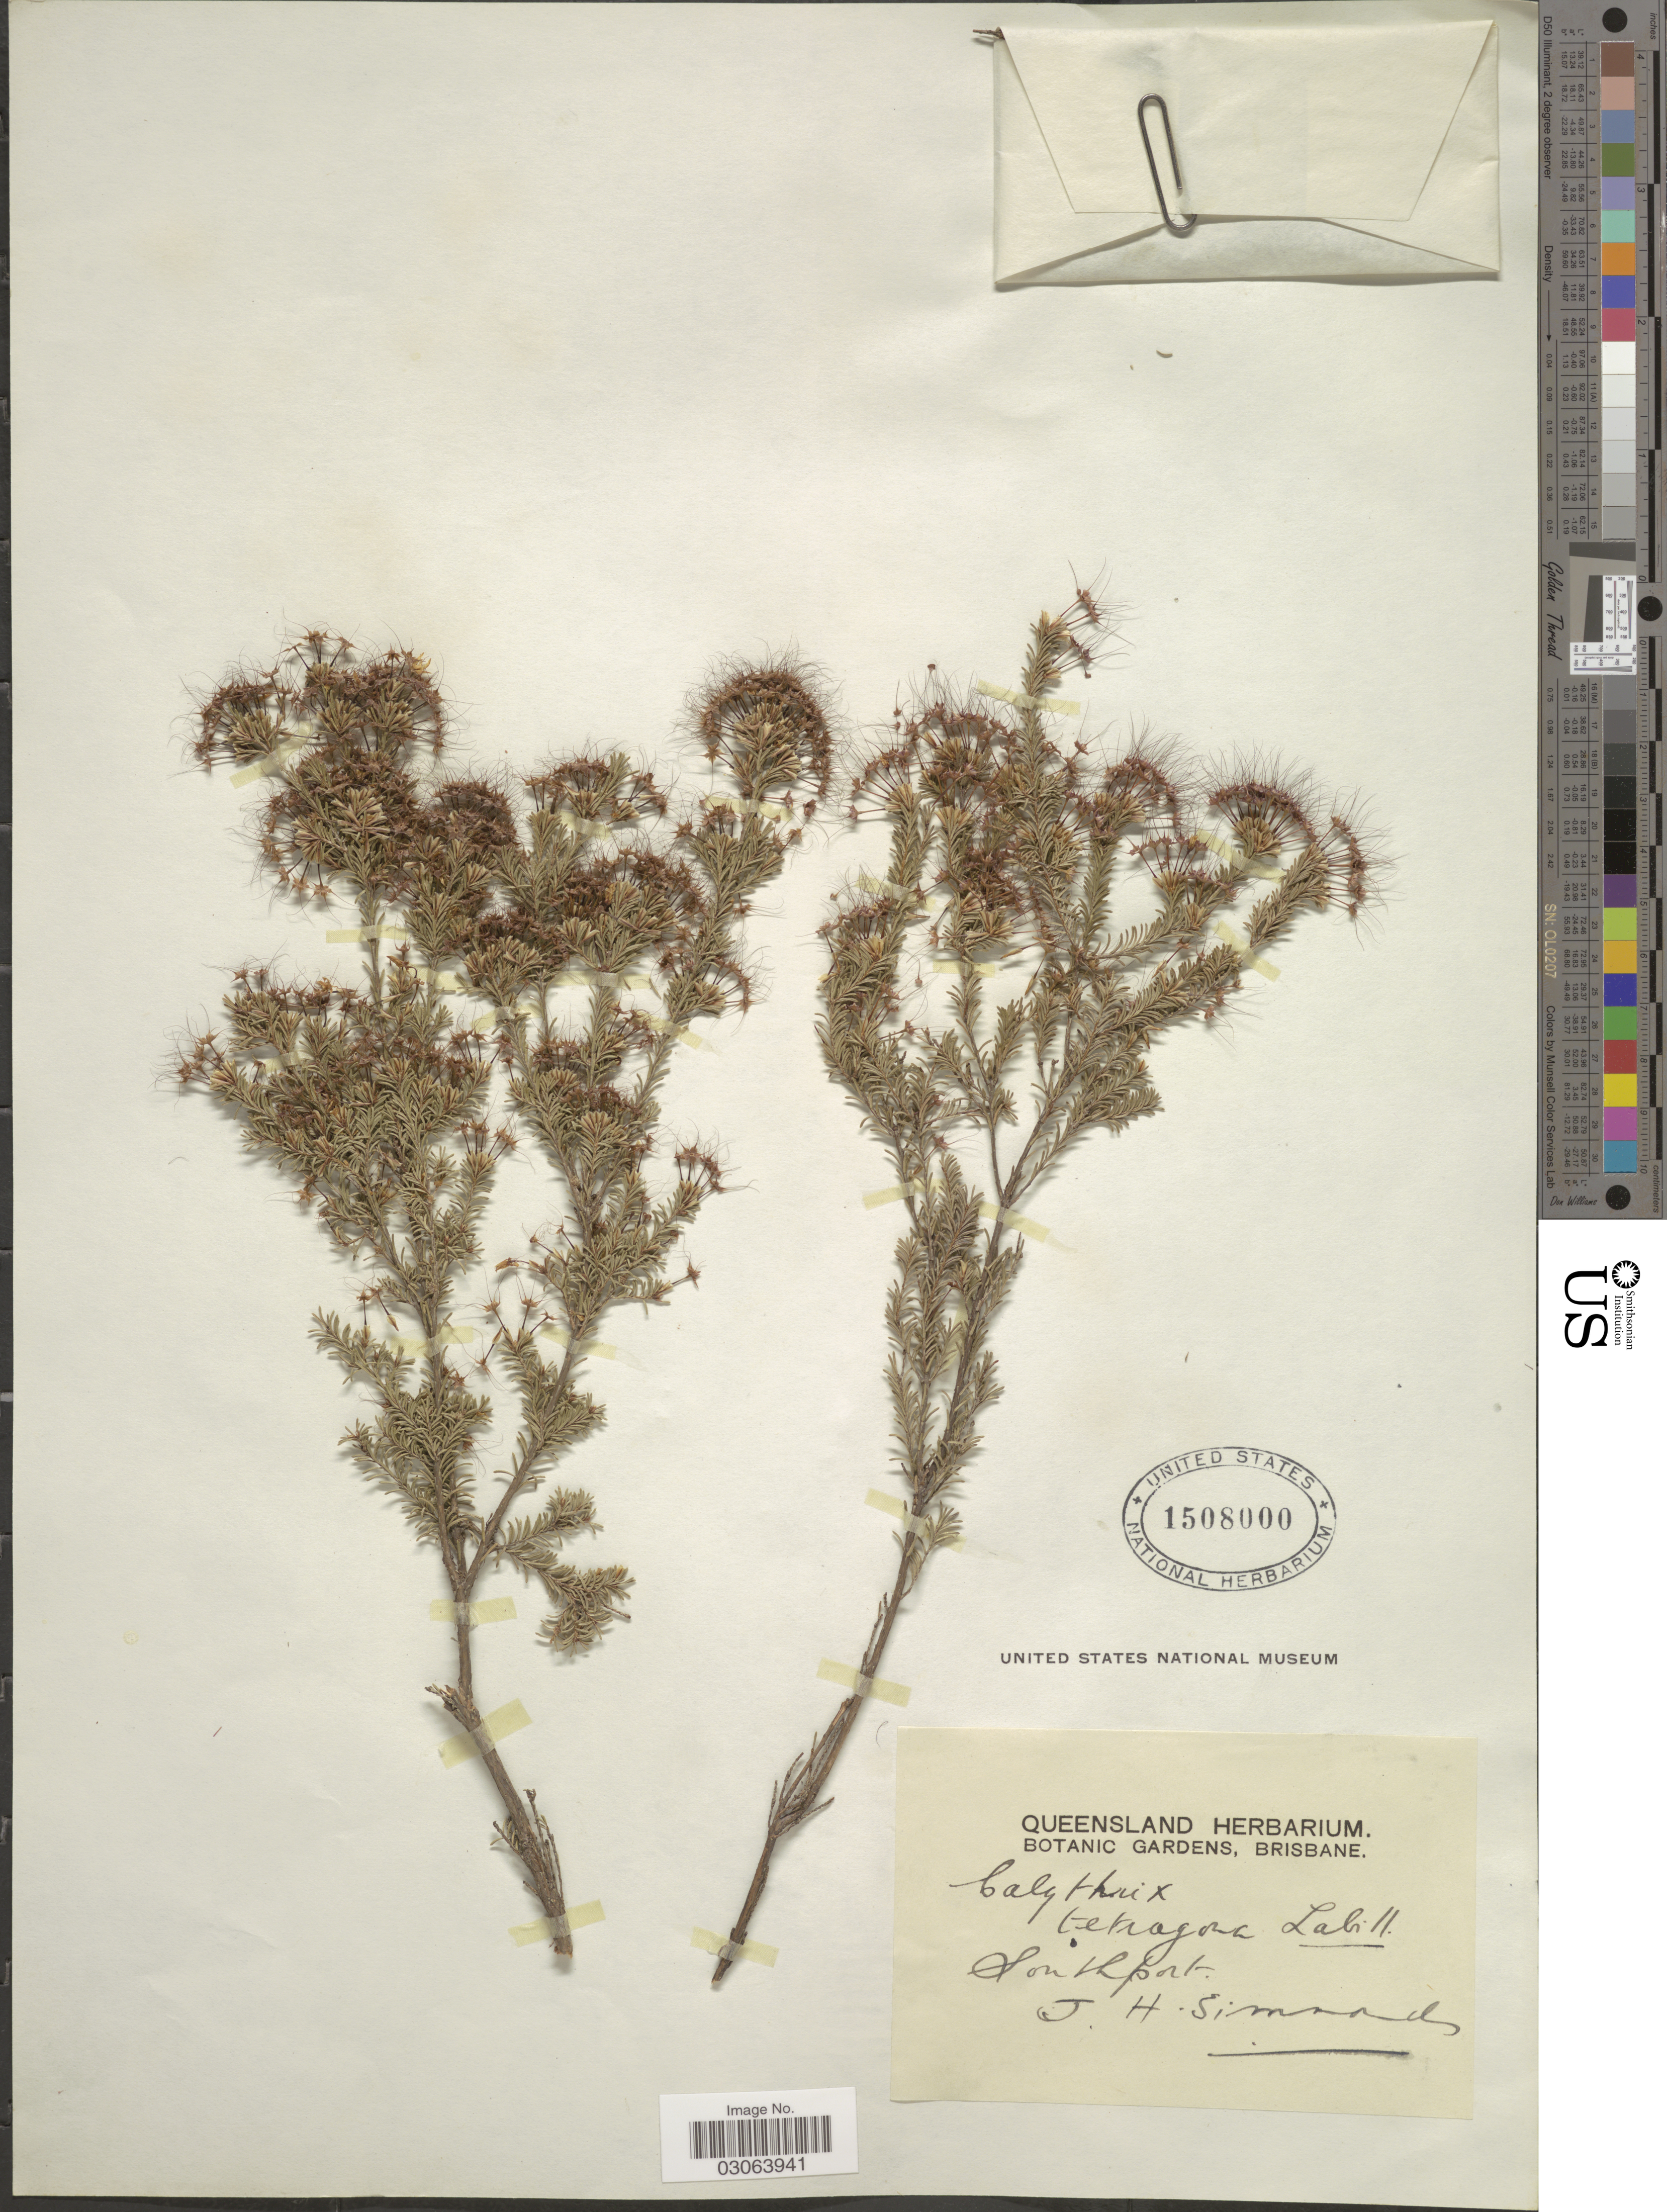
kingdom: Plantae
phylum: Tracheophyta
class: Magnoliopsida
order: Myrtales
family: Myrtaceae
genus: Calytrix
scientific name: Calytrix tetragona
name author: Labill.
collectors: J. Simmonds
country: Australia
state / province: Queensland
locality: Southport.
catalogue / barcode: US 1508000